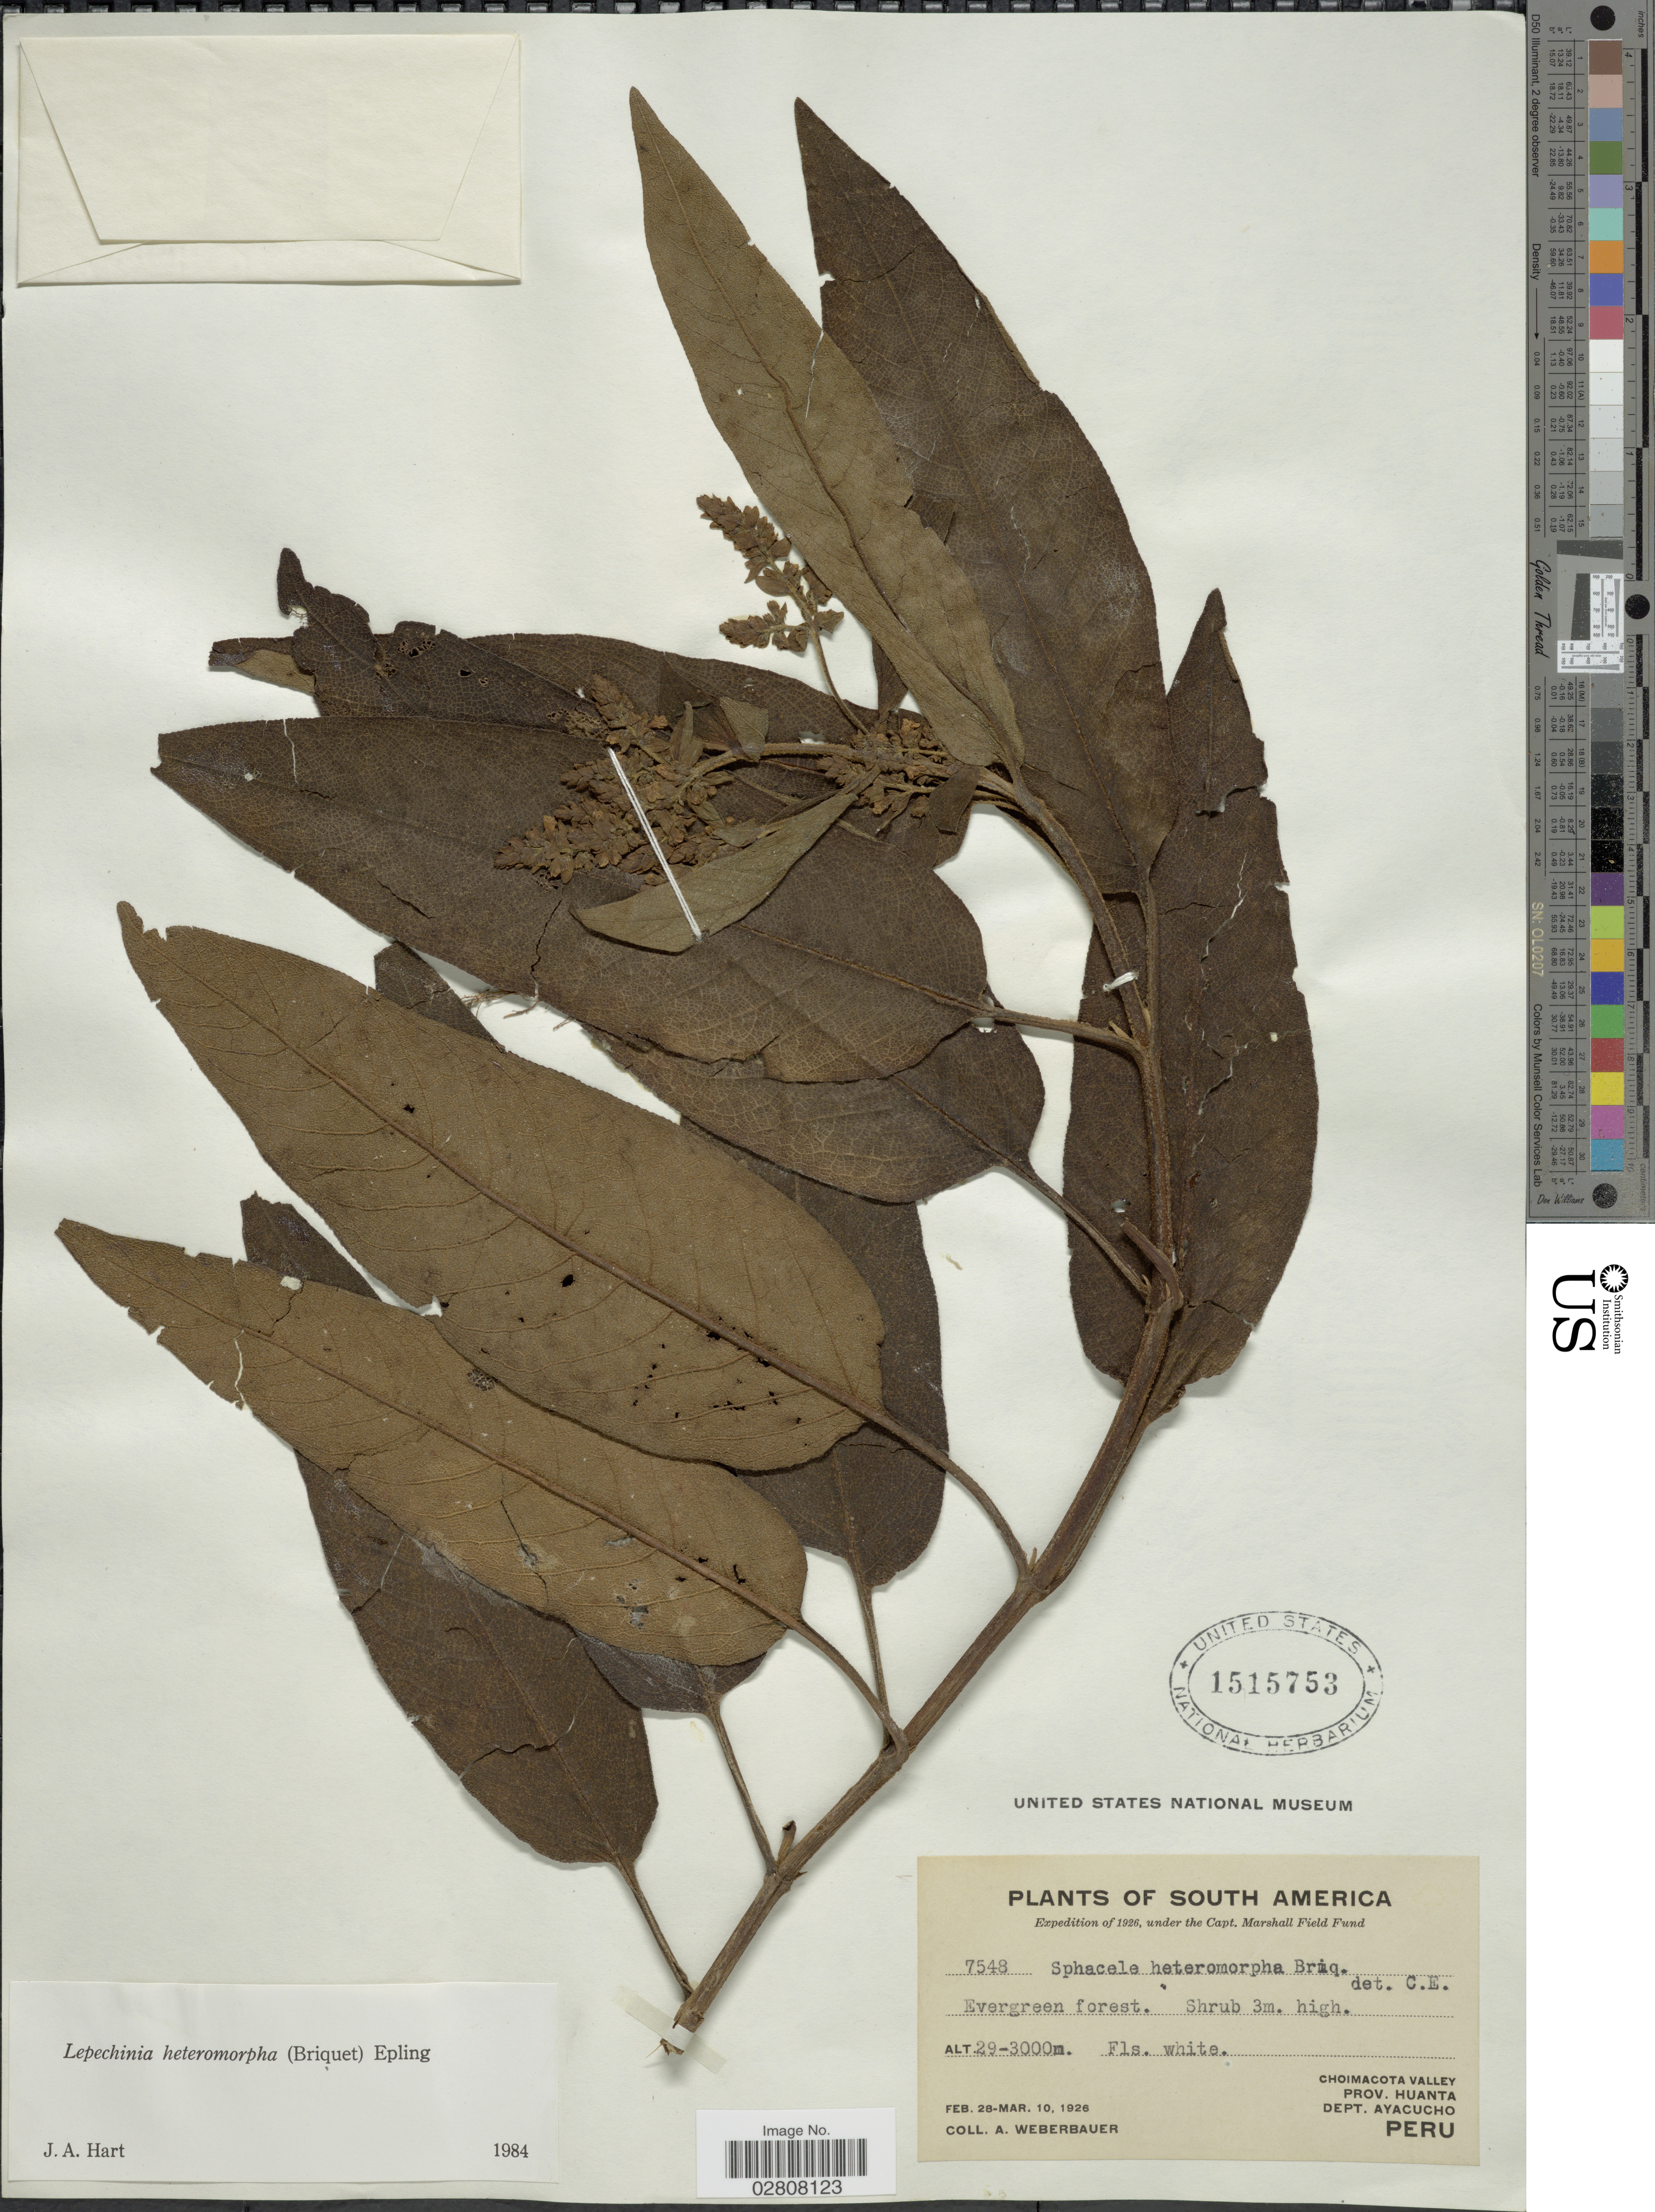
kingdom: Plantae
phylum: Tracheophyta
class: Magnoliopsida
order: Lamiales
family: Lamiaceae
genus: Lepechinia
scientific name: Lepechinia heteromorpha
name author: (Briq.) Epling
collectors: A. Weberbauer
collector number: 7548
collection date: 1926-02-28/1926-03-10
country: Peru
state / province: Ayacucho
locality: Choimacota Valley. Prov. Huanta. Dept. Ayacucho.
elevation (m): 2900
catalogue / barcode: US 1515753